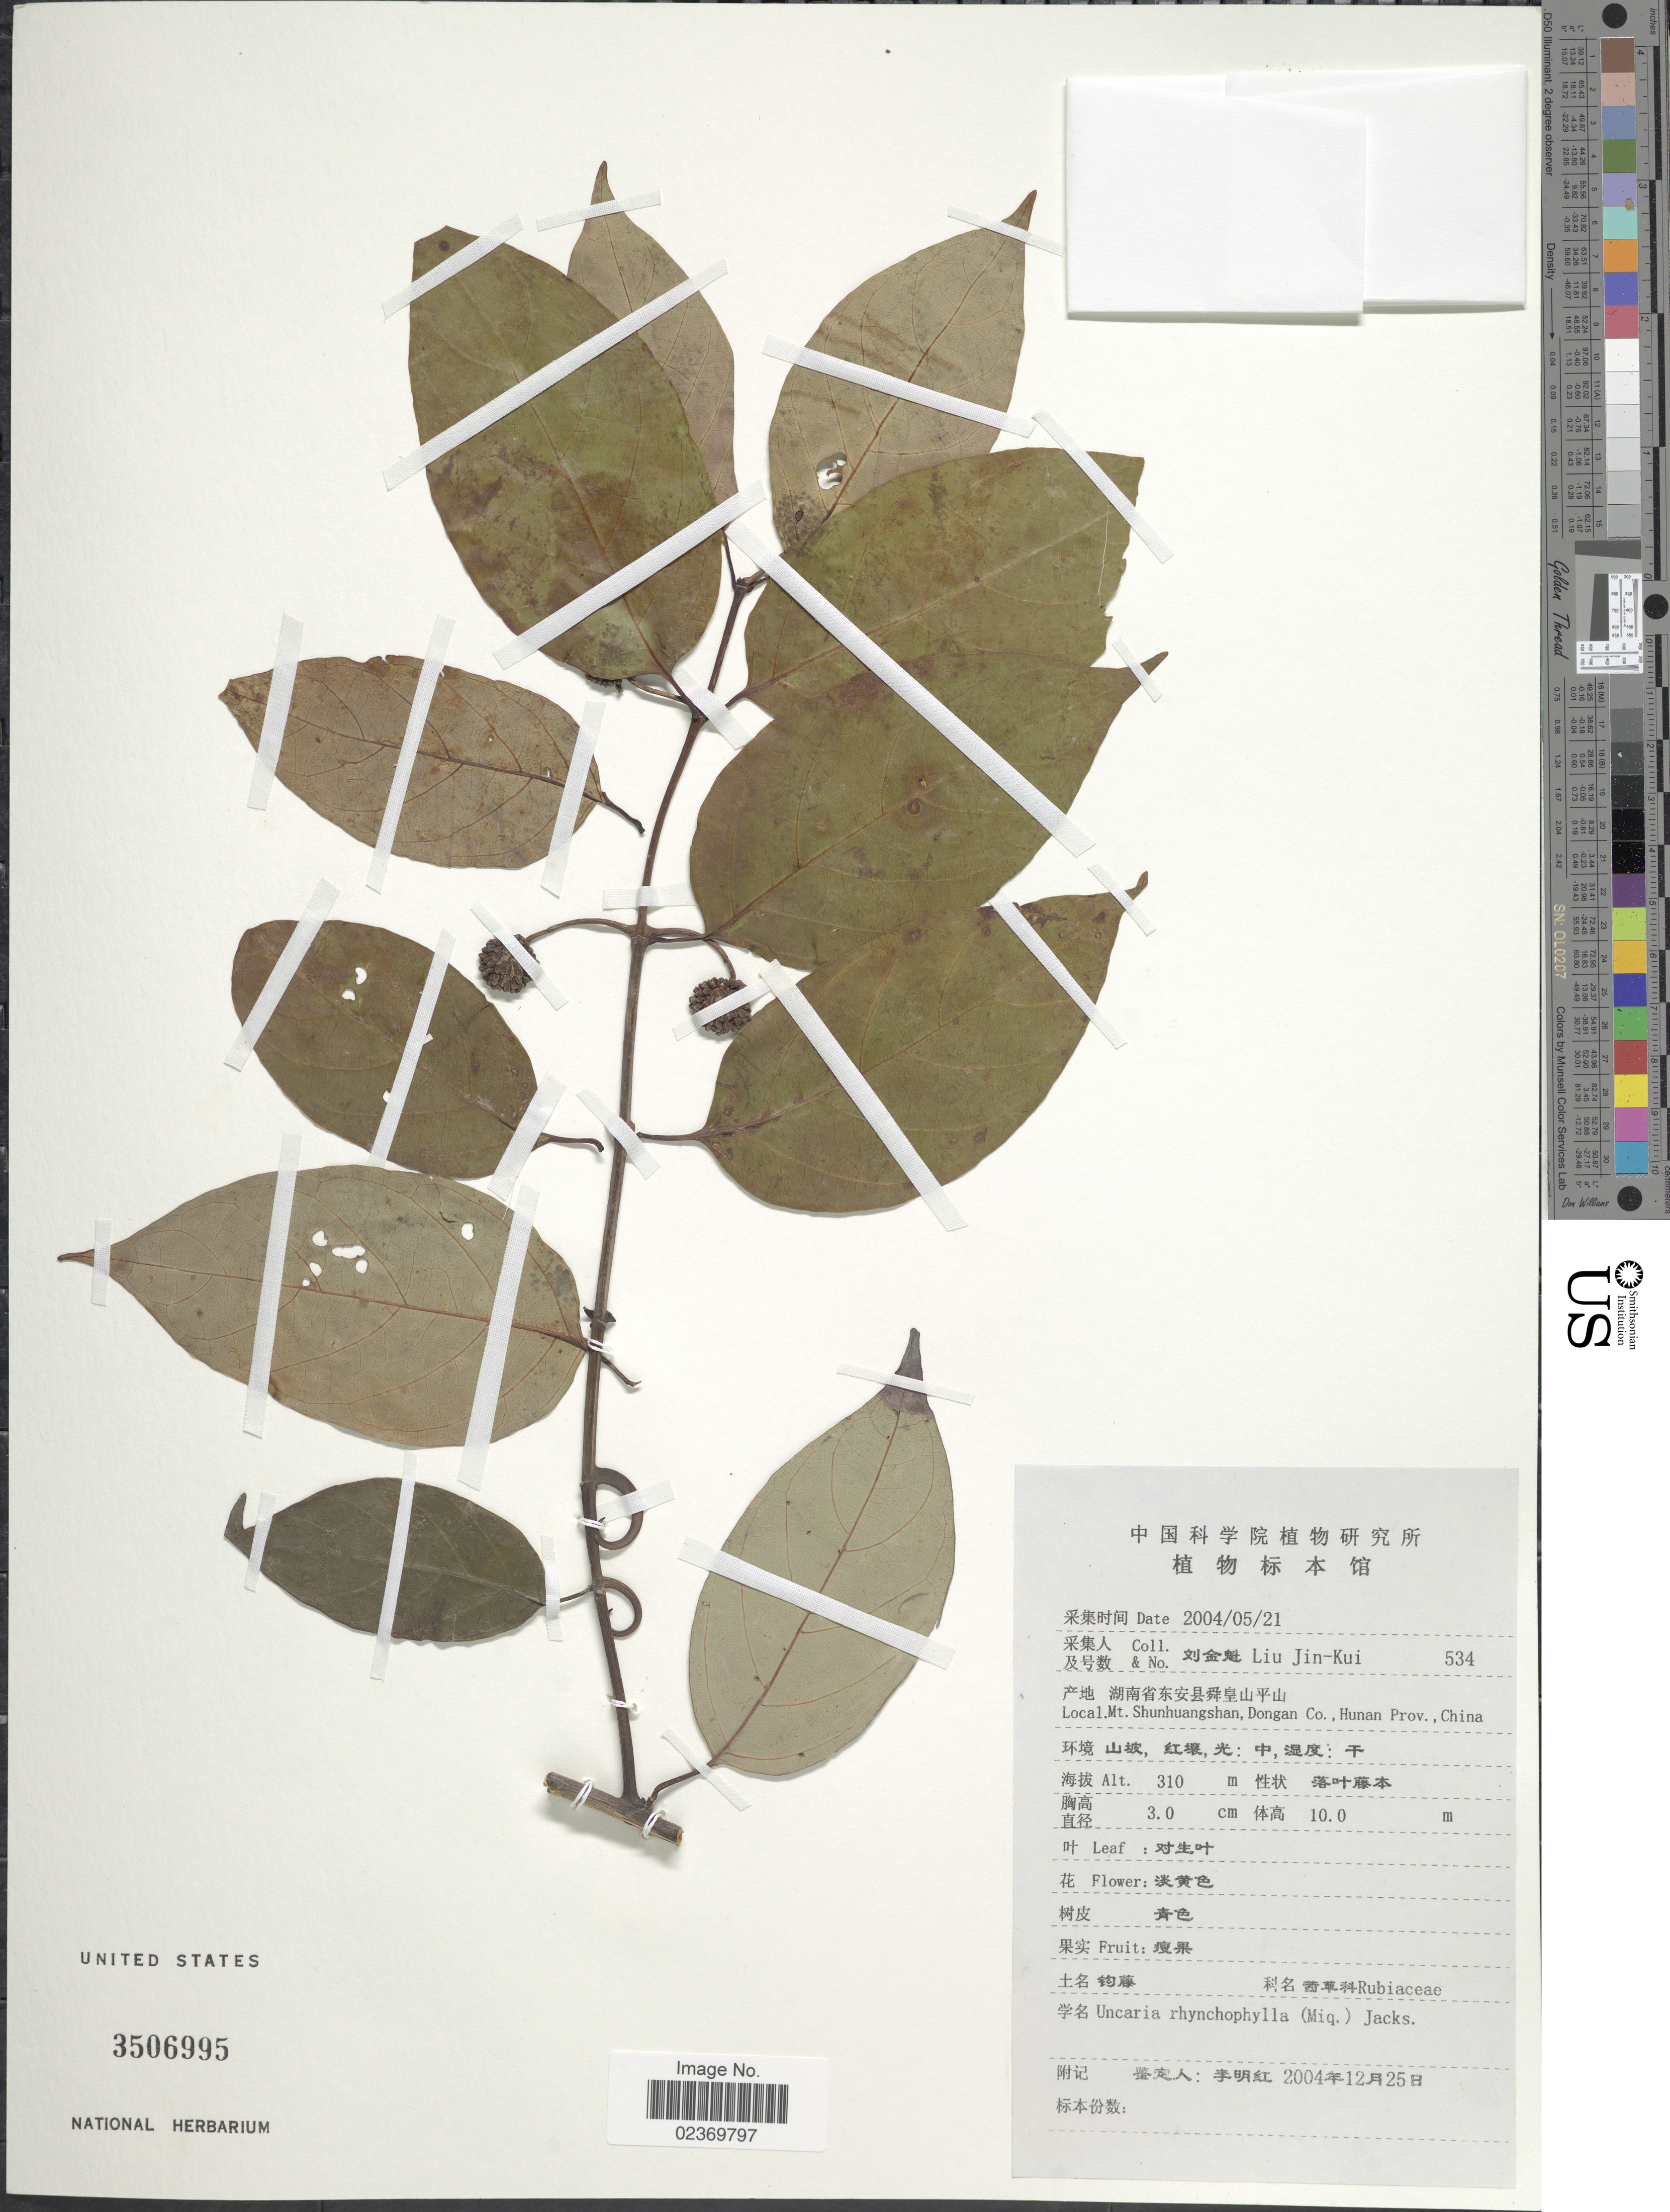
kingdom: Plantae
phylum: Tracheophyta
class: Magnoliopsida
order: Gentianales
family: Rubiaceae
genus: Uncaria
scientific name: Uncaria rhynchophylla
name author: (Miq.) Miq. ex Havil.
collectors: Liu Jin-Kui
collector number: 534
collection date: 2004-05-21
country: China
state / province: Hunan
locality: Mt. Shunhuangshan, Dongan Co., Hunan Prov.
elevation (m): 310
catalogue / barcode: US 3506995